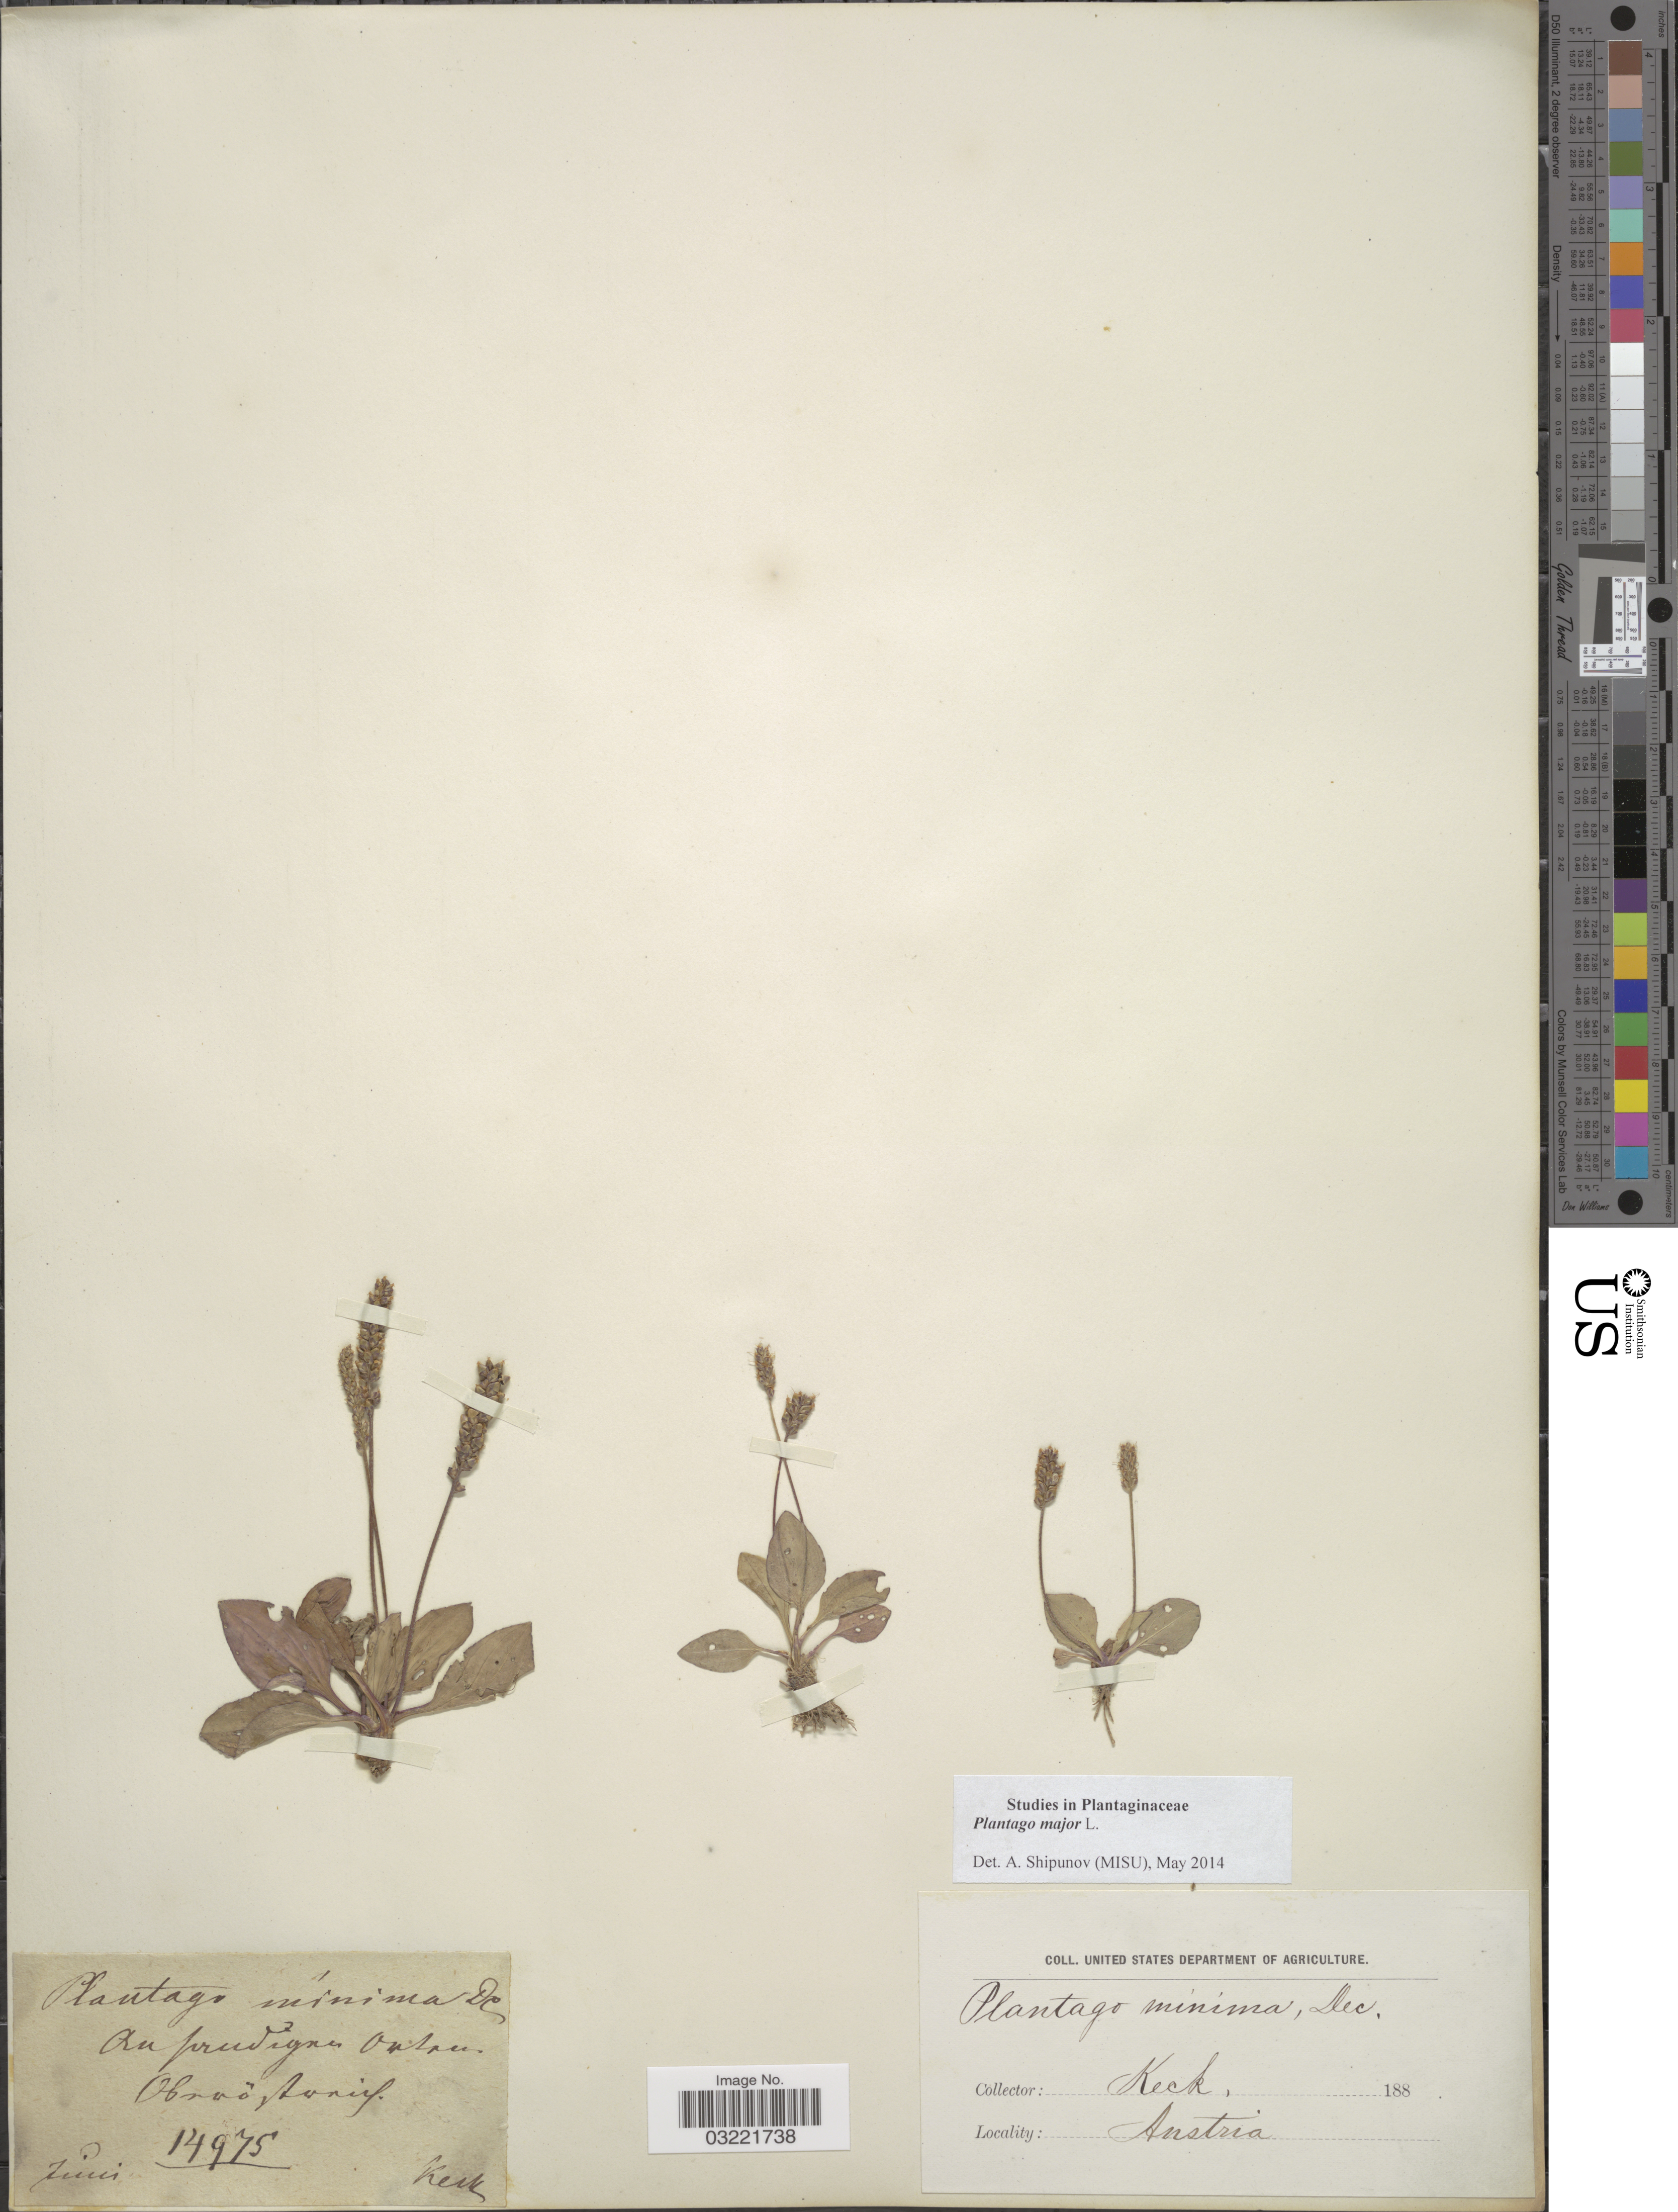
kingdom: Plantae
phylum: Tracheophyta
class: Magnoliopsida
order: Lamiales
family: Plantaginaceae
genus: Plantago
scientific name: Plantago major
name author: L.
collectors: -- Keck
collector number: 14975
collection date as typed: Juin 188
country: Austria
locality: On predigna outau [illegible text].[unsure placement][interpreted]